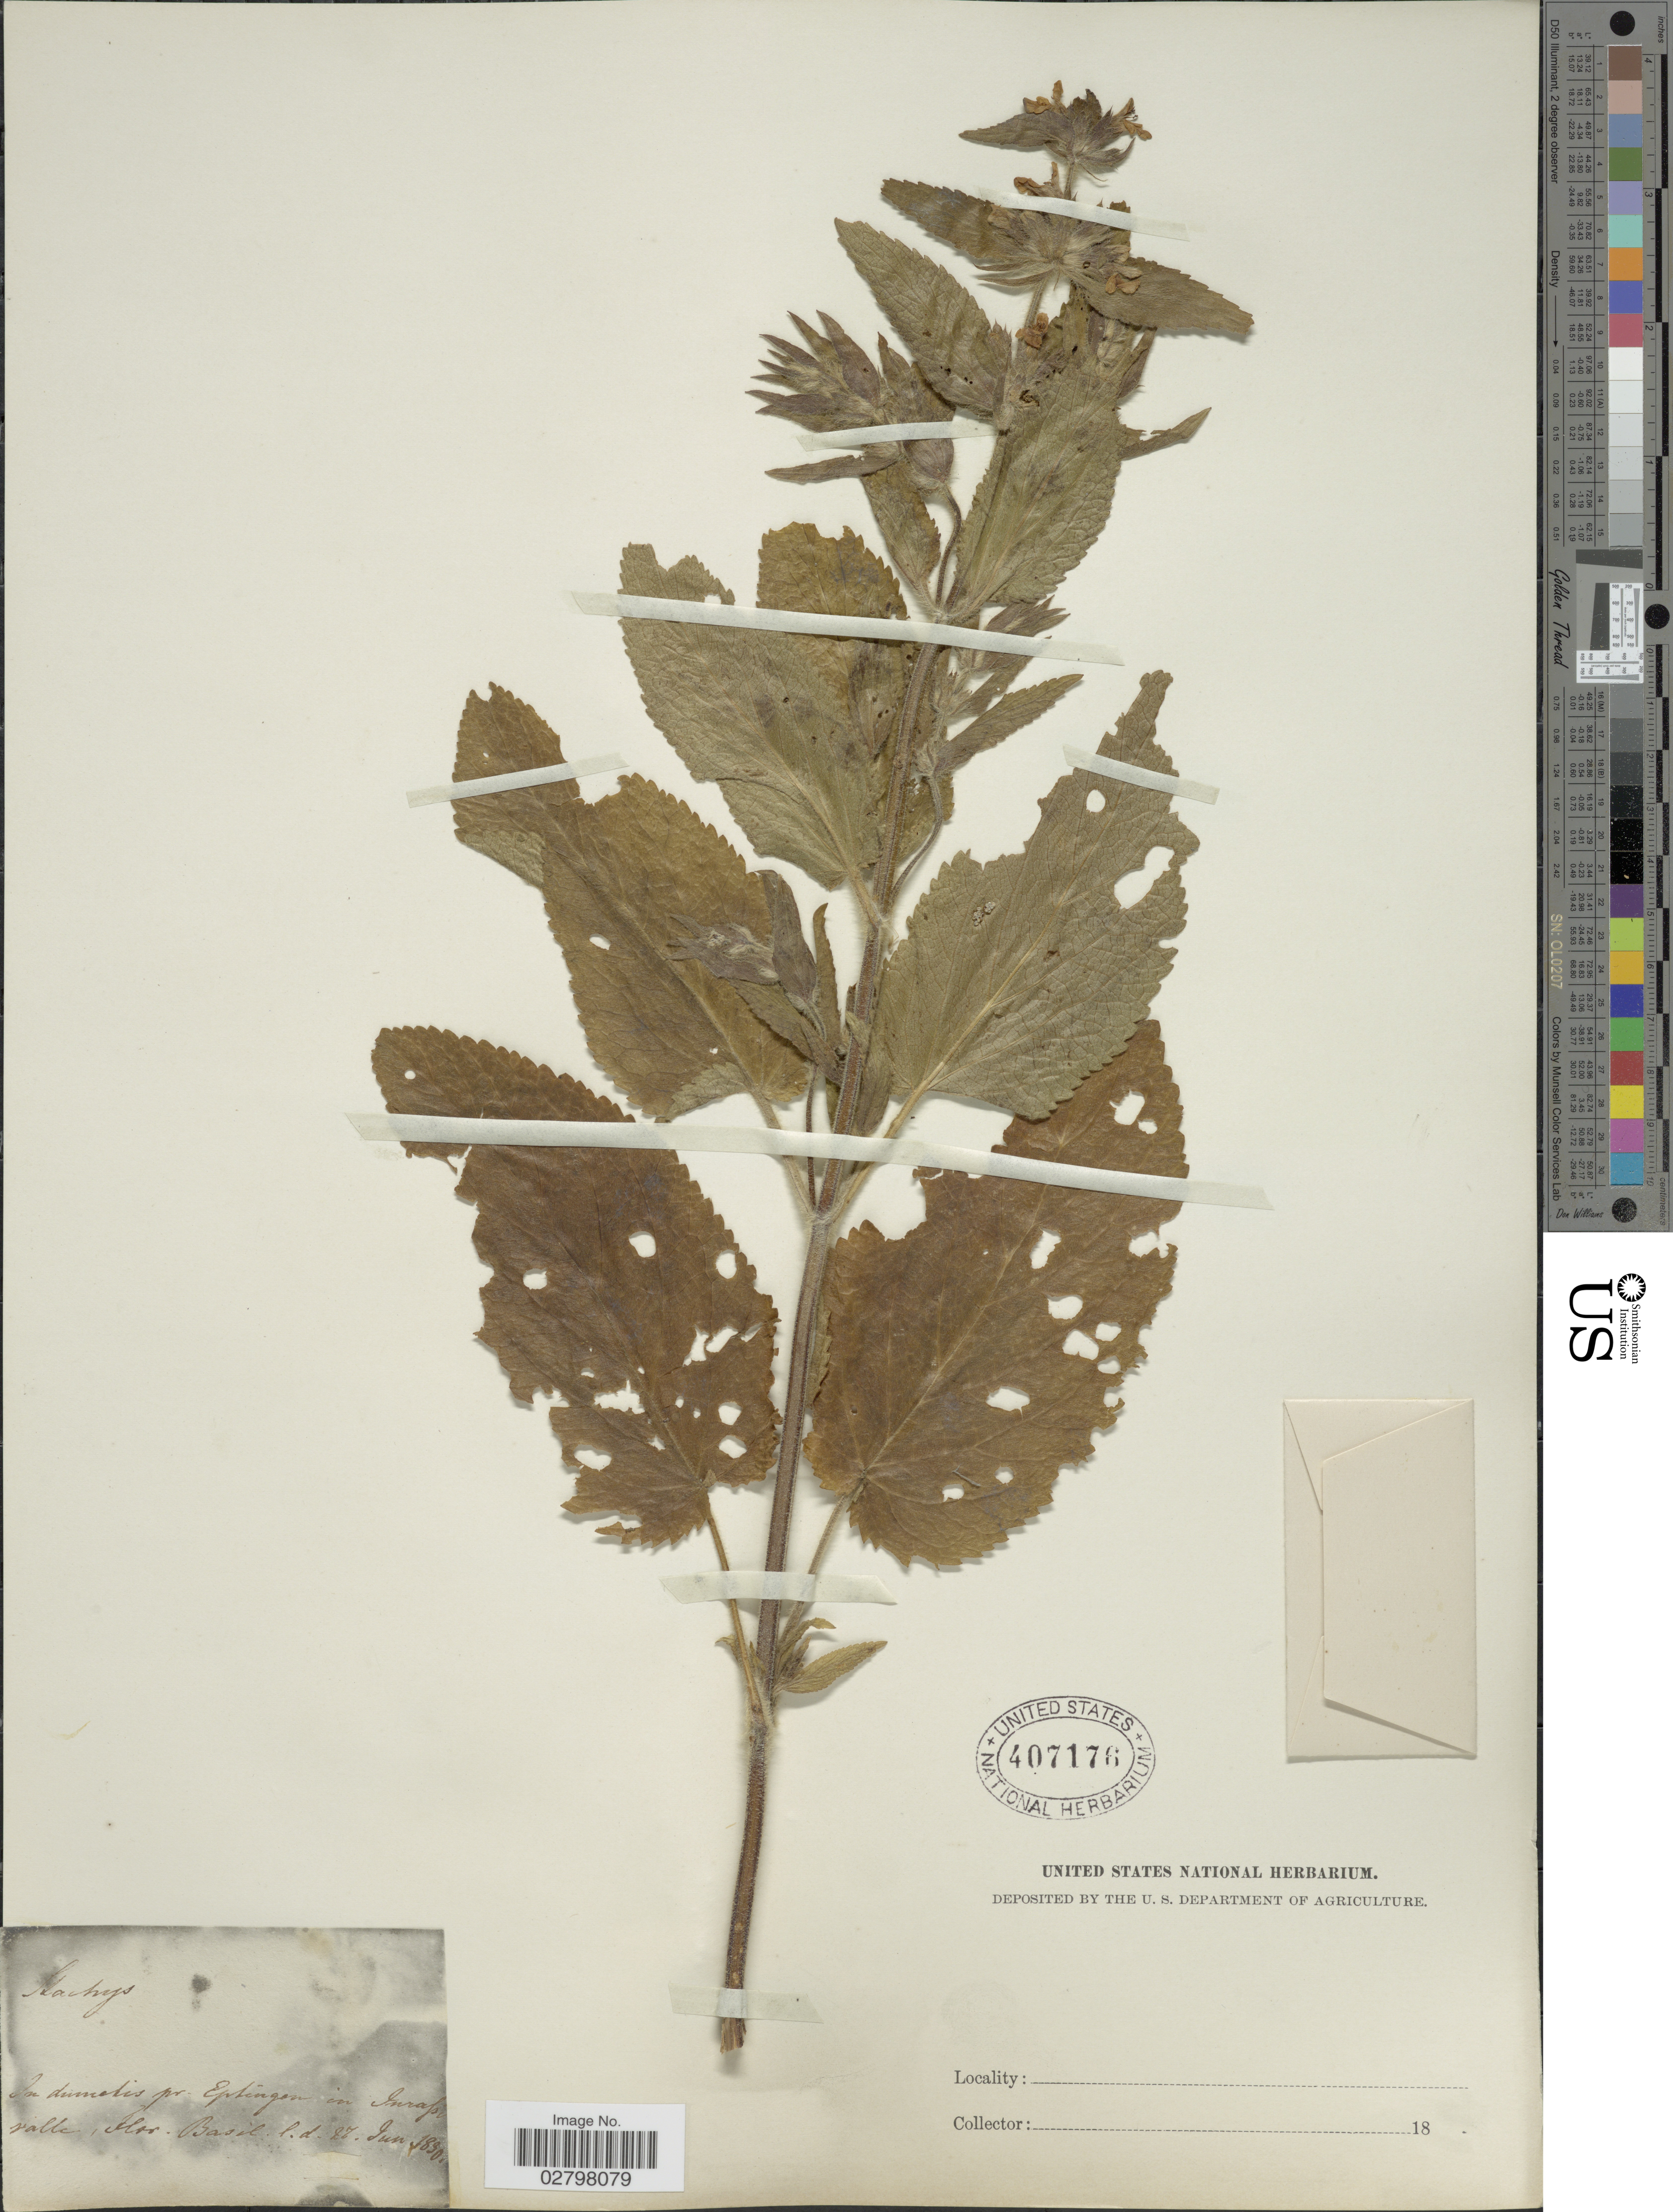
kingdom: Plantae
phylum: Tracheophyta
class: Magnoliopsida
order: Lamiales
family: Lamiaceae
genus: Stachys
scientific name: Stachys sp.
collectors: ex herb. United States National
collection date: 1830-06-27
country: France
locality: In dumetis Eplingen in Turapsi valle, flor. Basil. [interpreted]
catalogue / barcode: US 407176